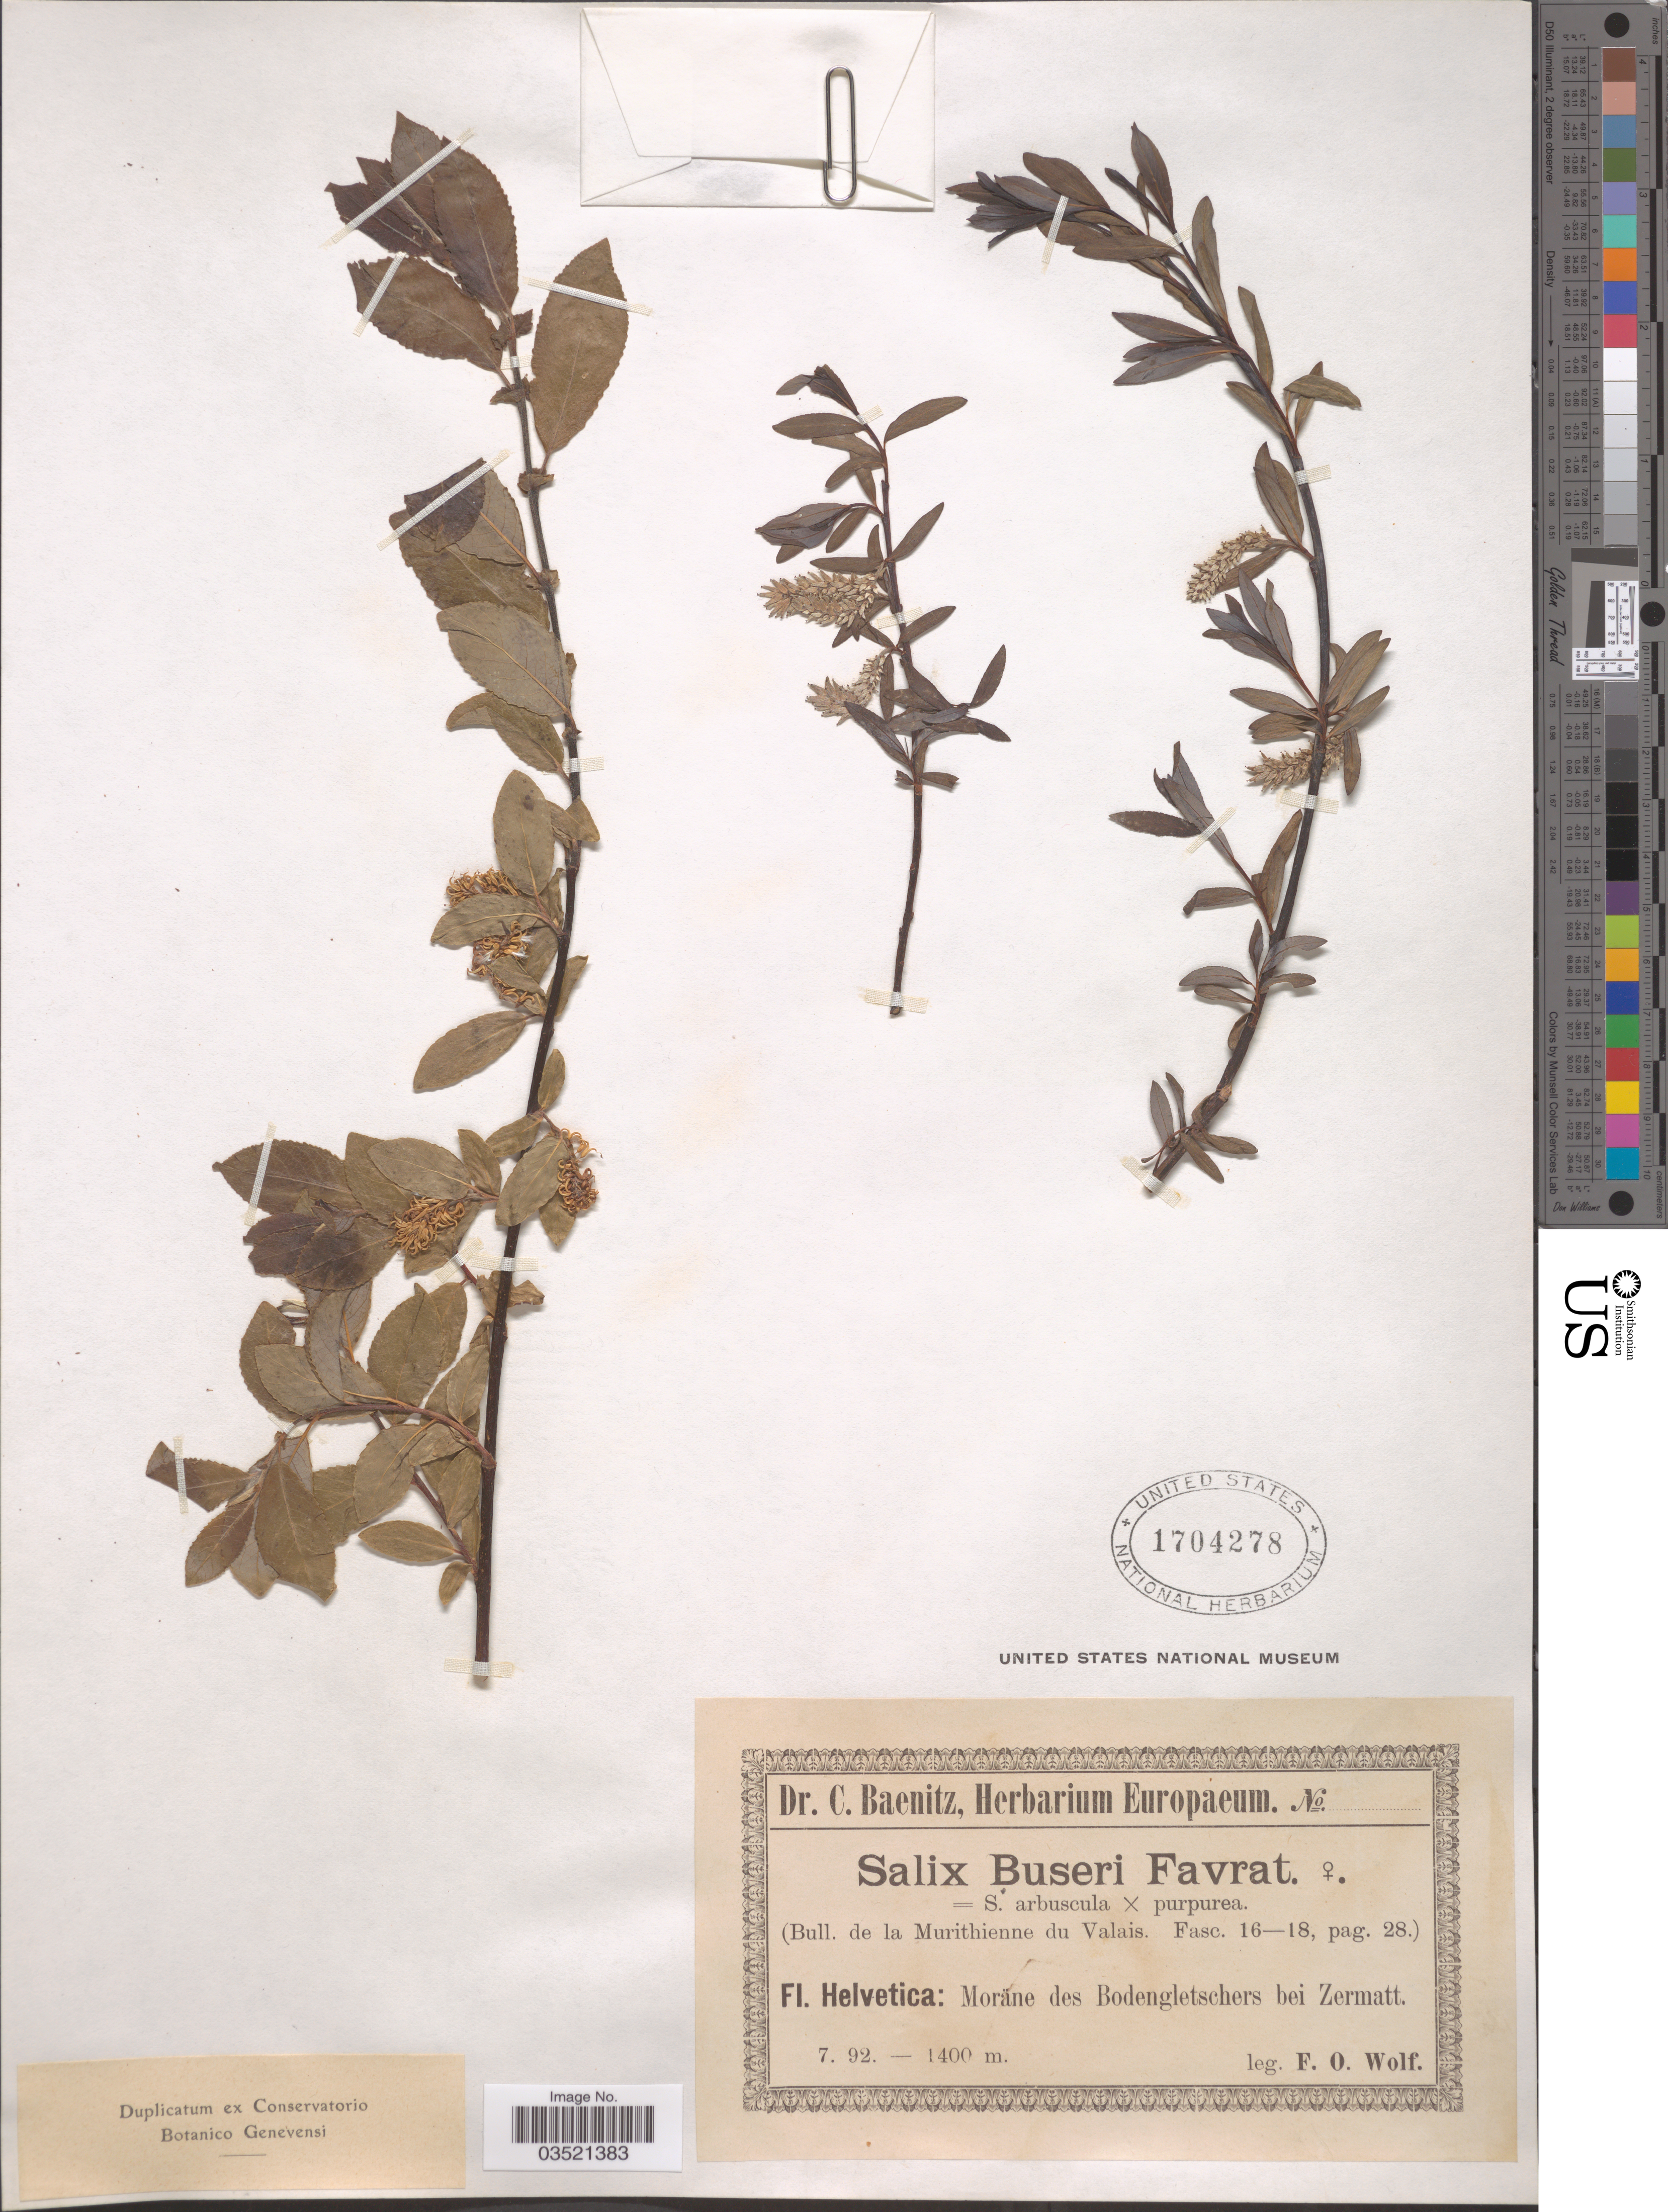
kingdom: Plantae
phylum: Tracheophyta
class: Magnoliopsida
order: Malpighiales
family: Salicaceae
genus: Salix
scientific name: Salix buseri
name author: Favrat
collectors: F. Wolf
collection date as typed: Transcribed d/m/y: /7/92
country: Switzerland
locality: Helvetica: Moräne des Bodengletschers bei Zermatt.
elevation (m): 1400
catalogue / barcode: US 1704278